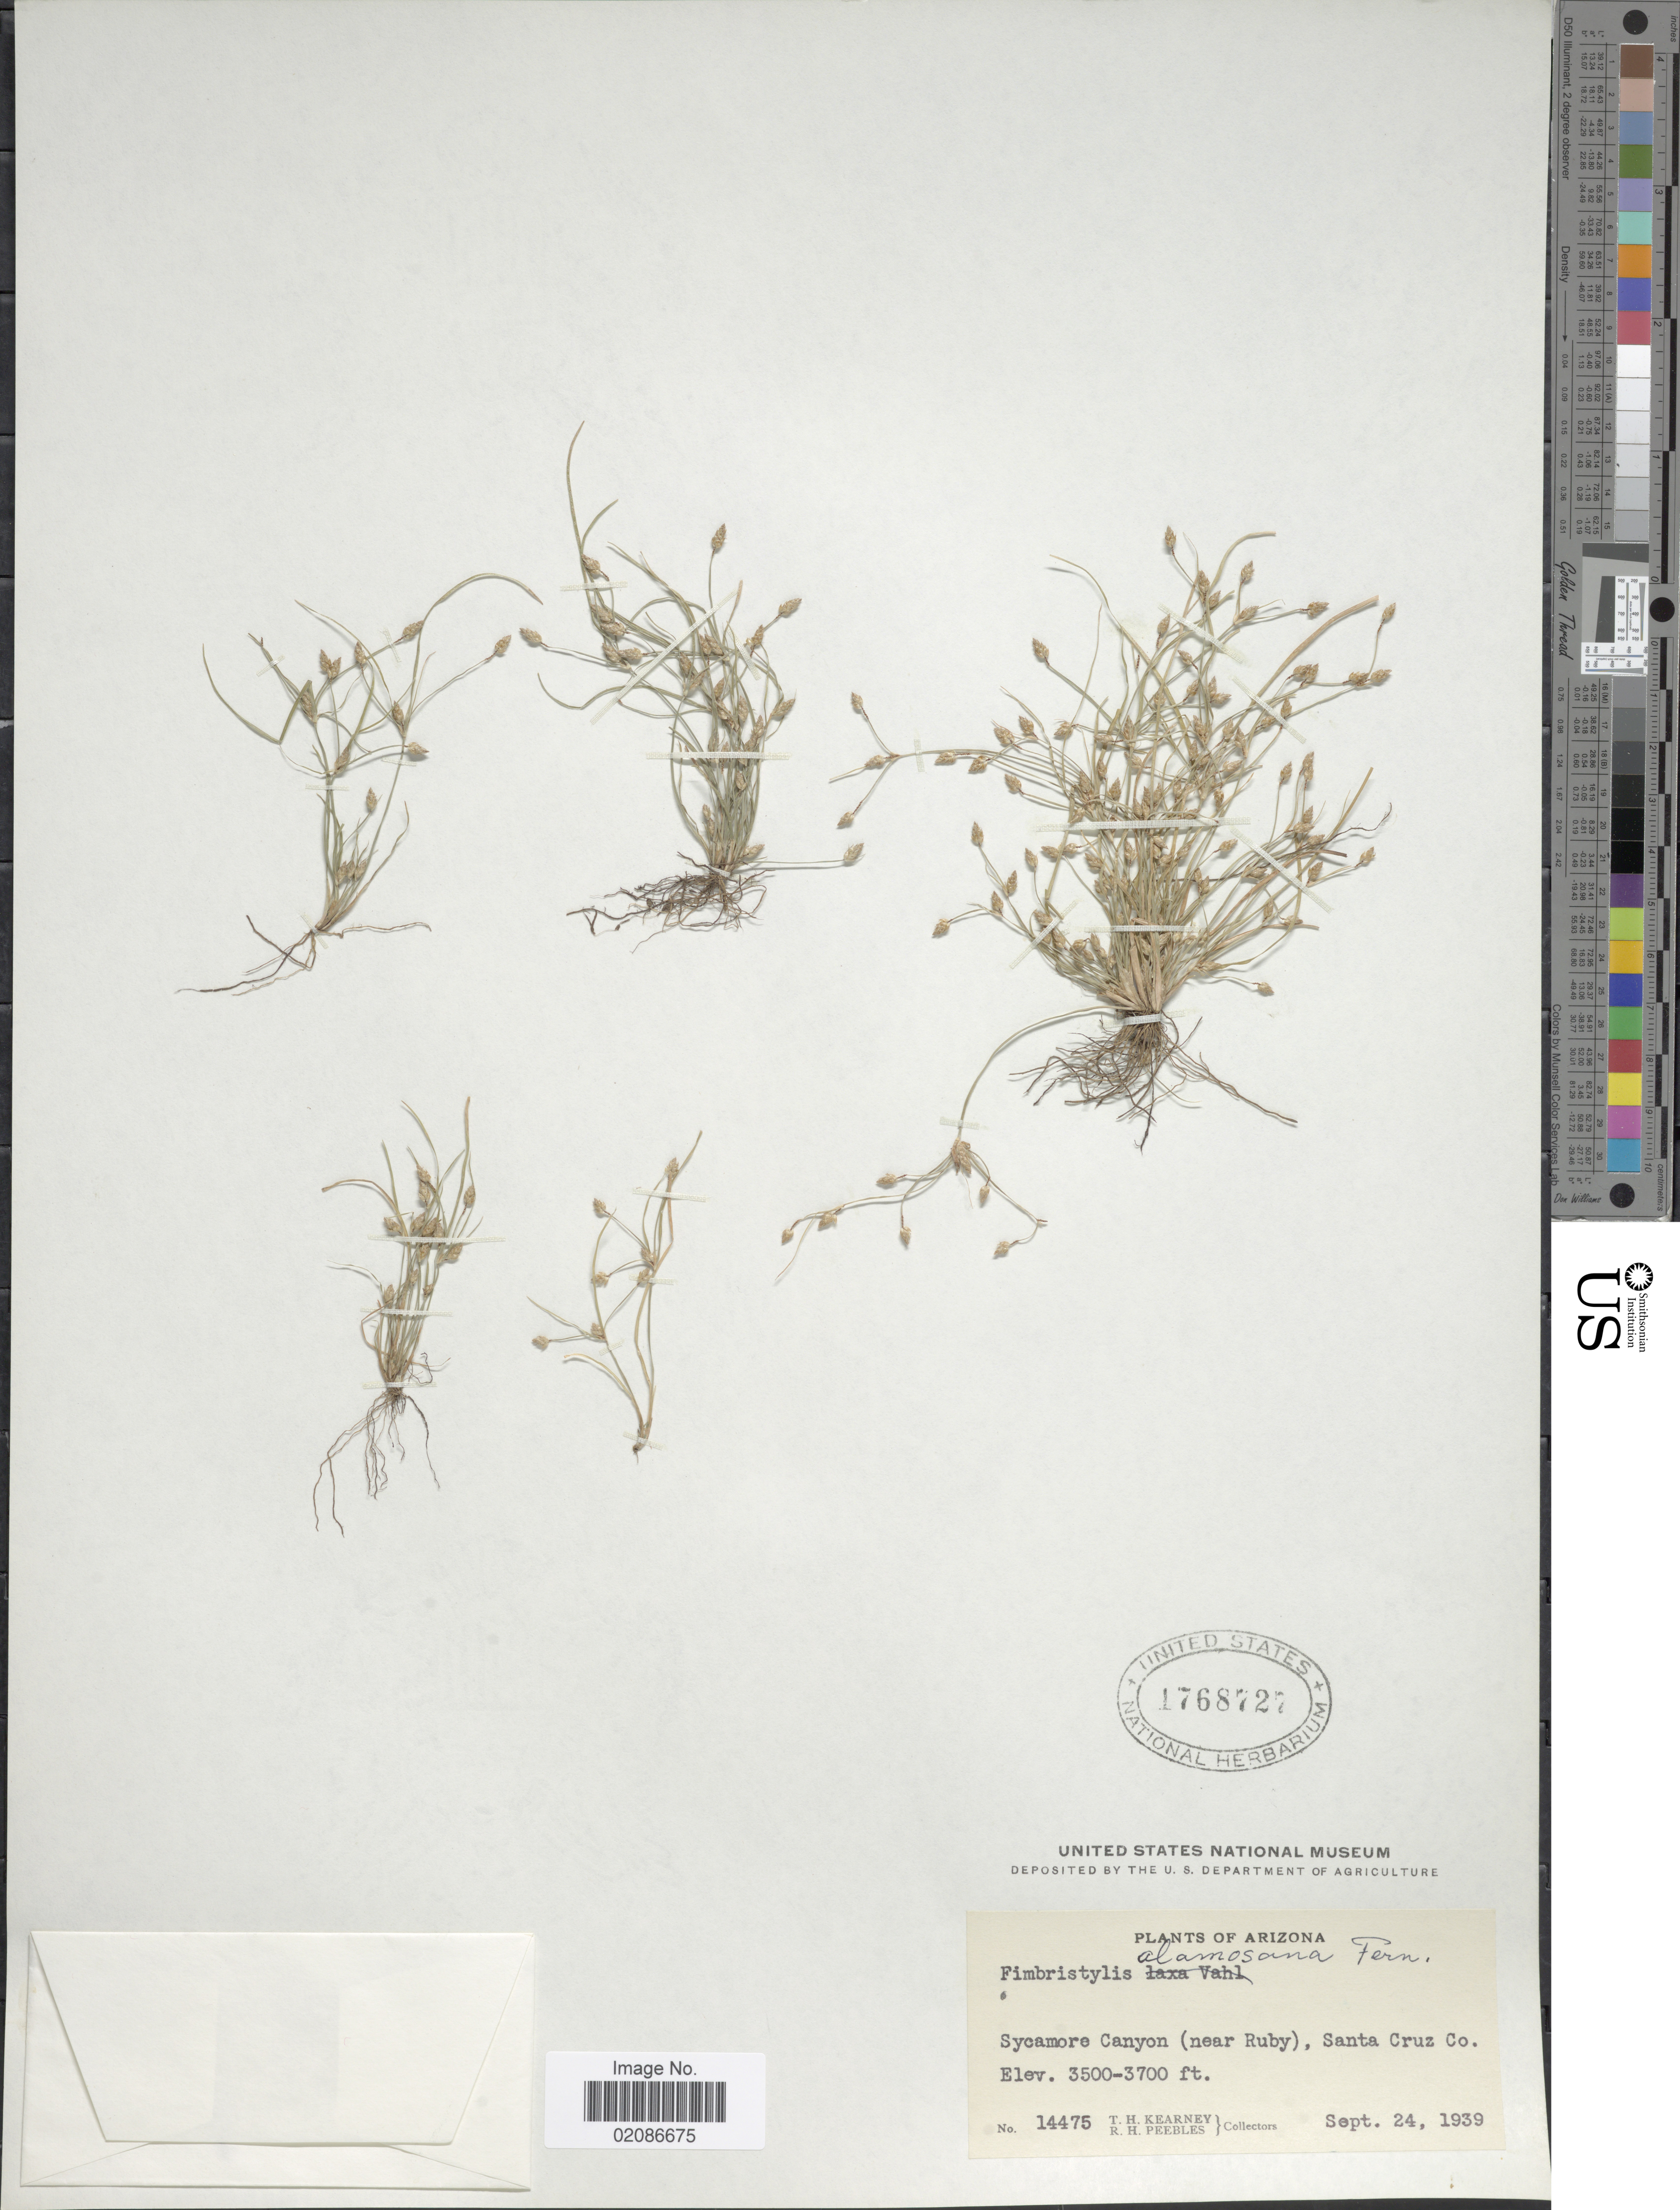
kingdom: Plantae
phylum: Tracheophyta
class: Liliopsida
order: Poales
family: Cyperaceae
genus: Fimbristylis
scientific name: Fimbristylis dichotoma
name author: (L.) Vahl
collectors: T. H. Kearney & R. H. Peebles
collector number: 14475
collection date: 1939-09-24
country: United States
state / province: Arizona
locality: Sycamore Canyon (near Ruby), Santa Cruz Co.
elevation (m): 1067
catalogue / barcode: US 1768727